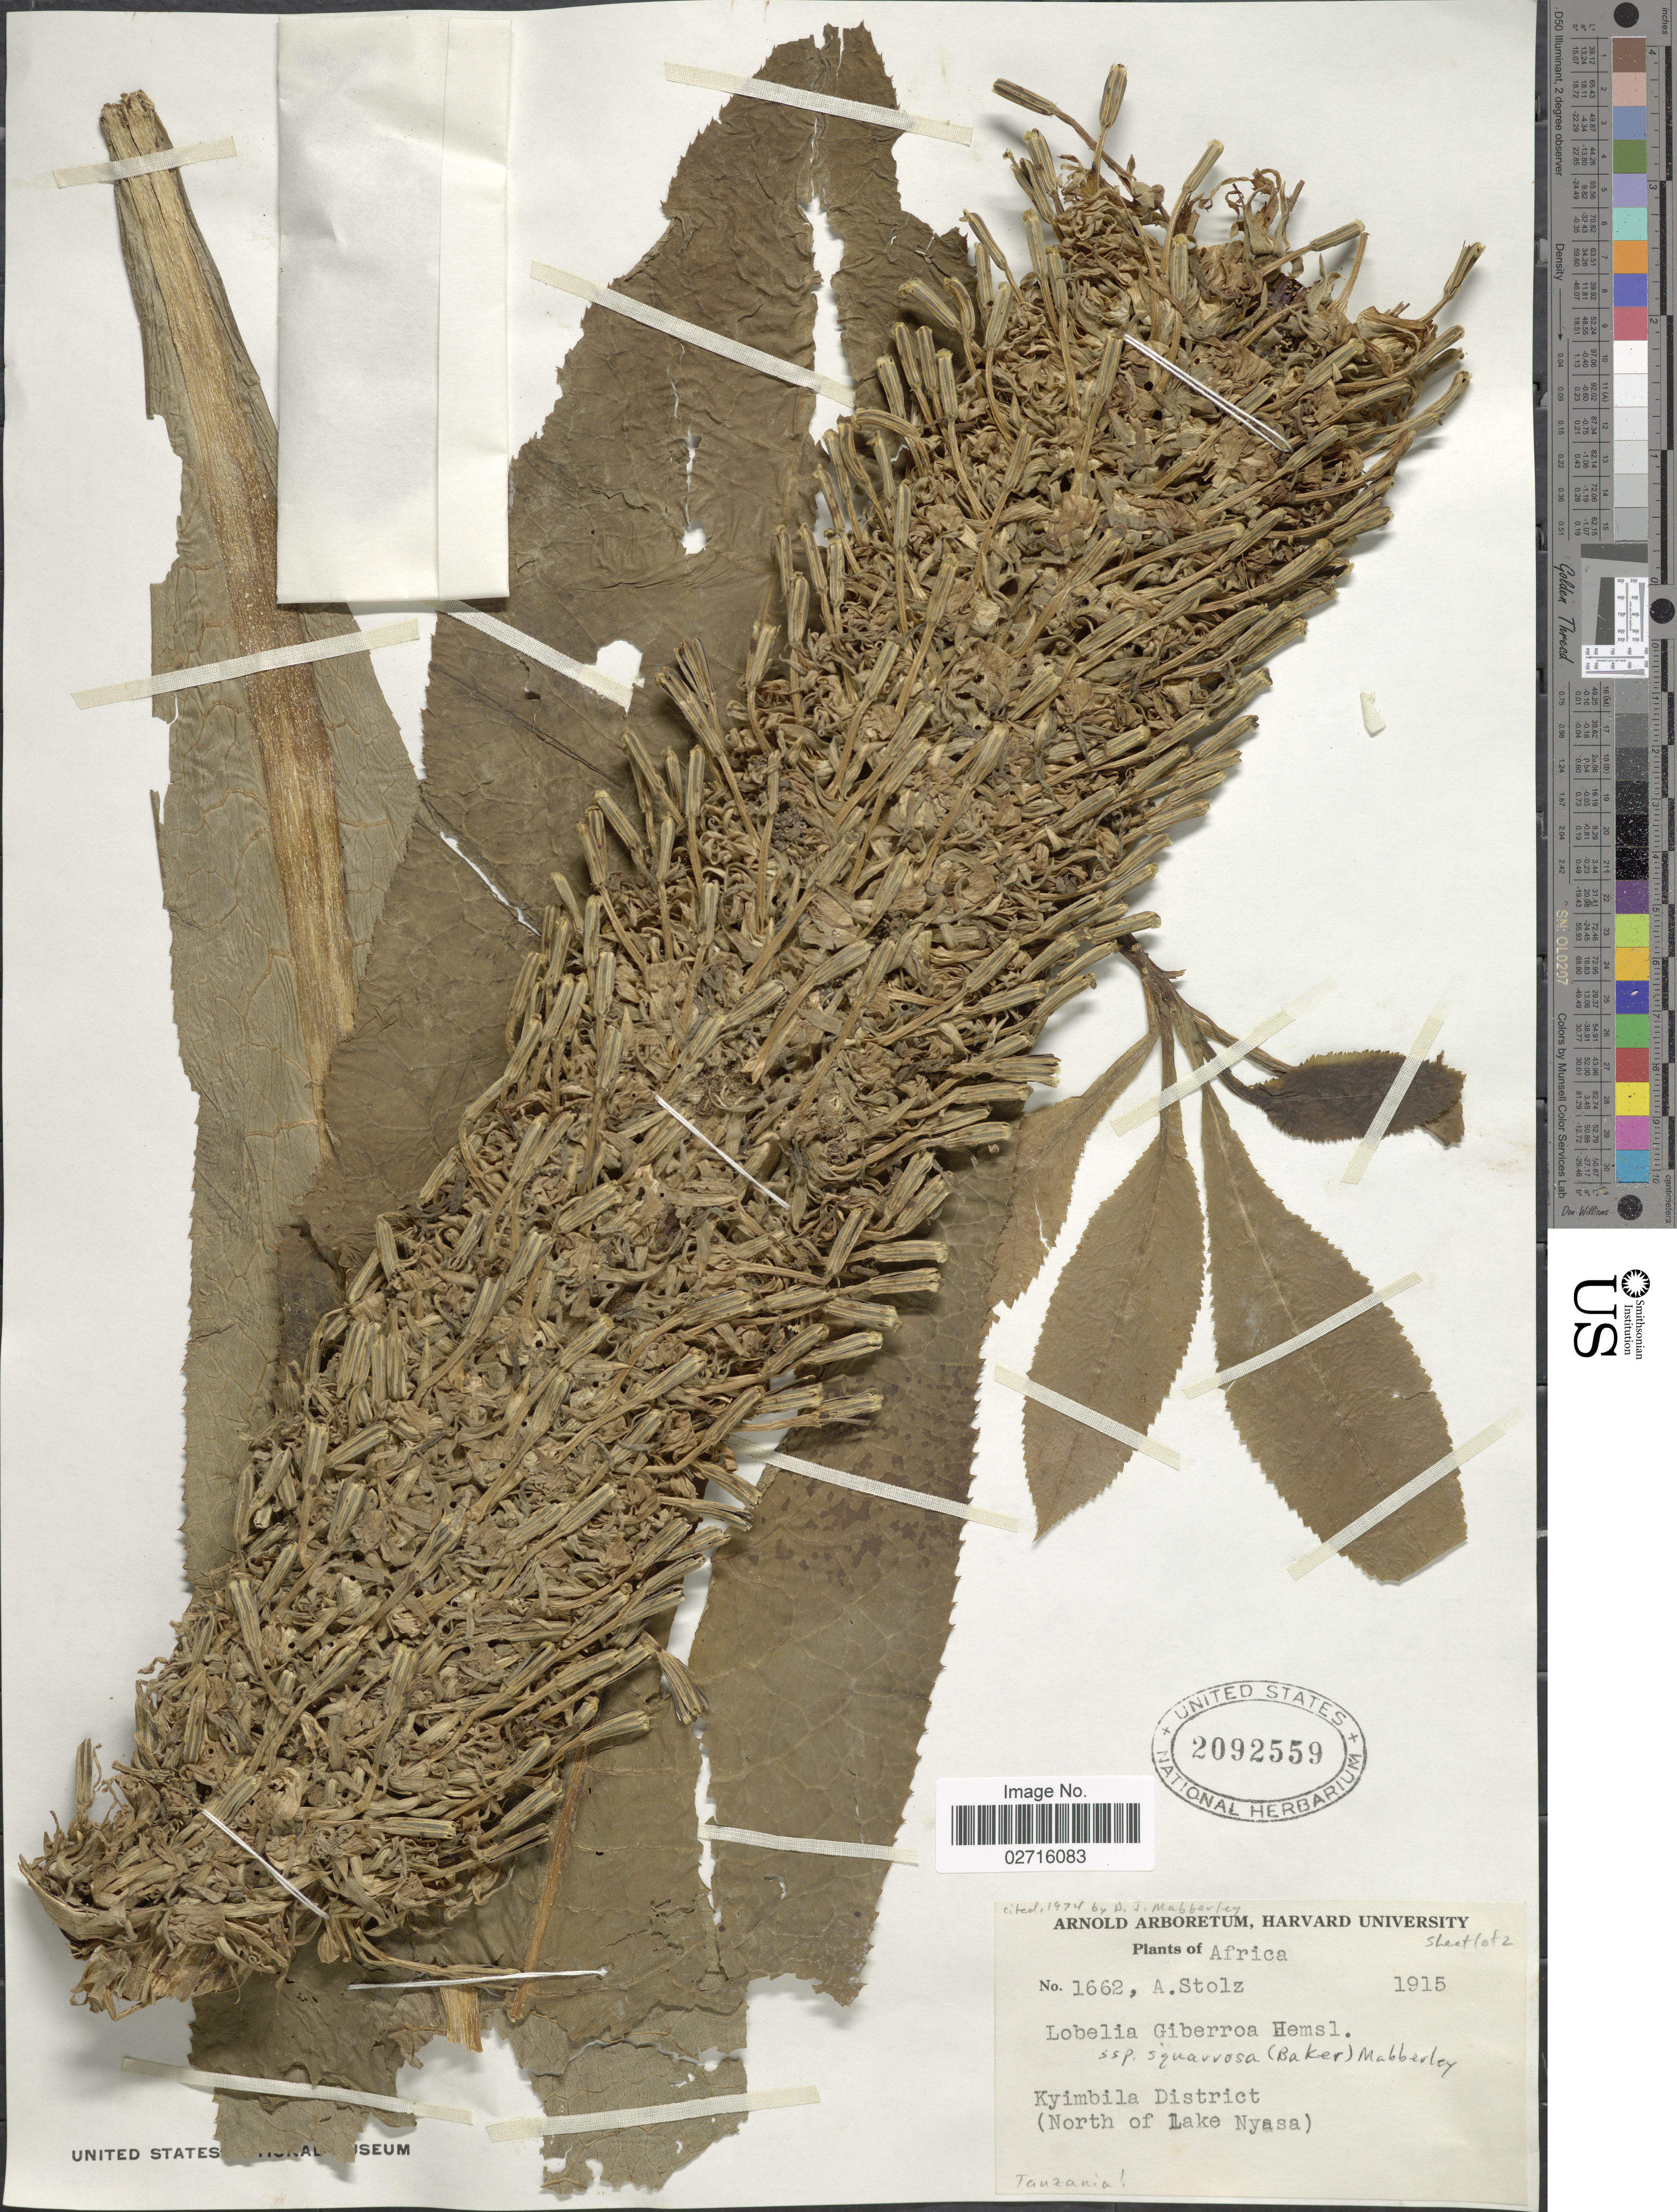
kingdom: Plantae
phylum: Tracheophyta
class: Magnoliopsida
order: Asterales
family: Campanulaceae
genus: Lobelia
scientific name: Lobelia giberroa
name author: Hemsl.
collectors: A. Stolz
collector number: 1662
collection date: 1915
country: Malawi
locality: Kyimbila District (North of Lake Nyasa)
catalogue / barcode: US 2092559